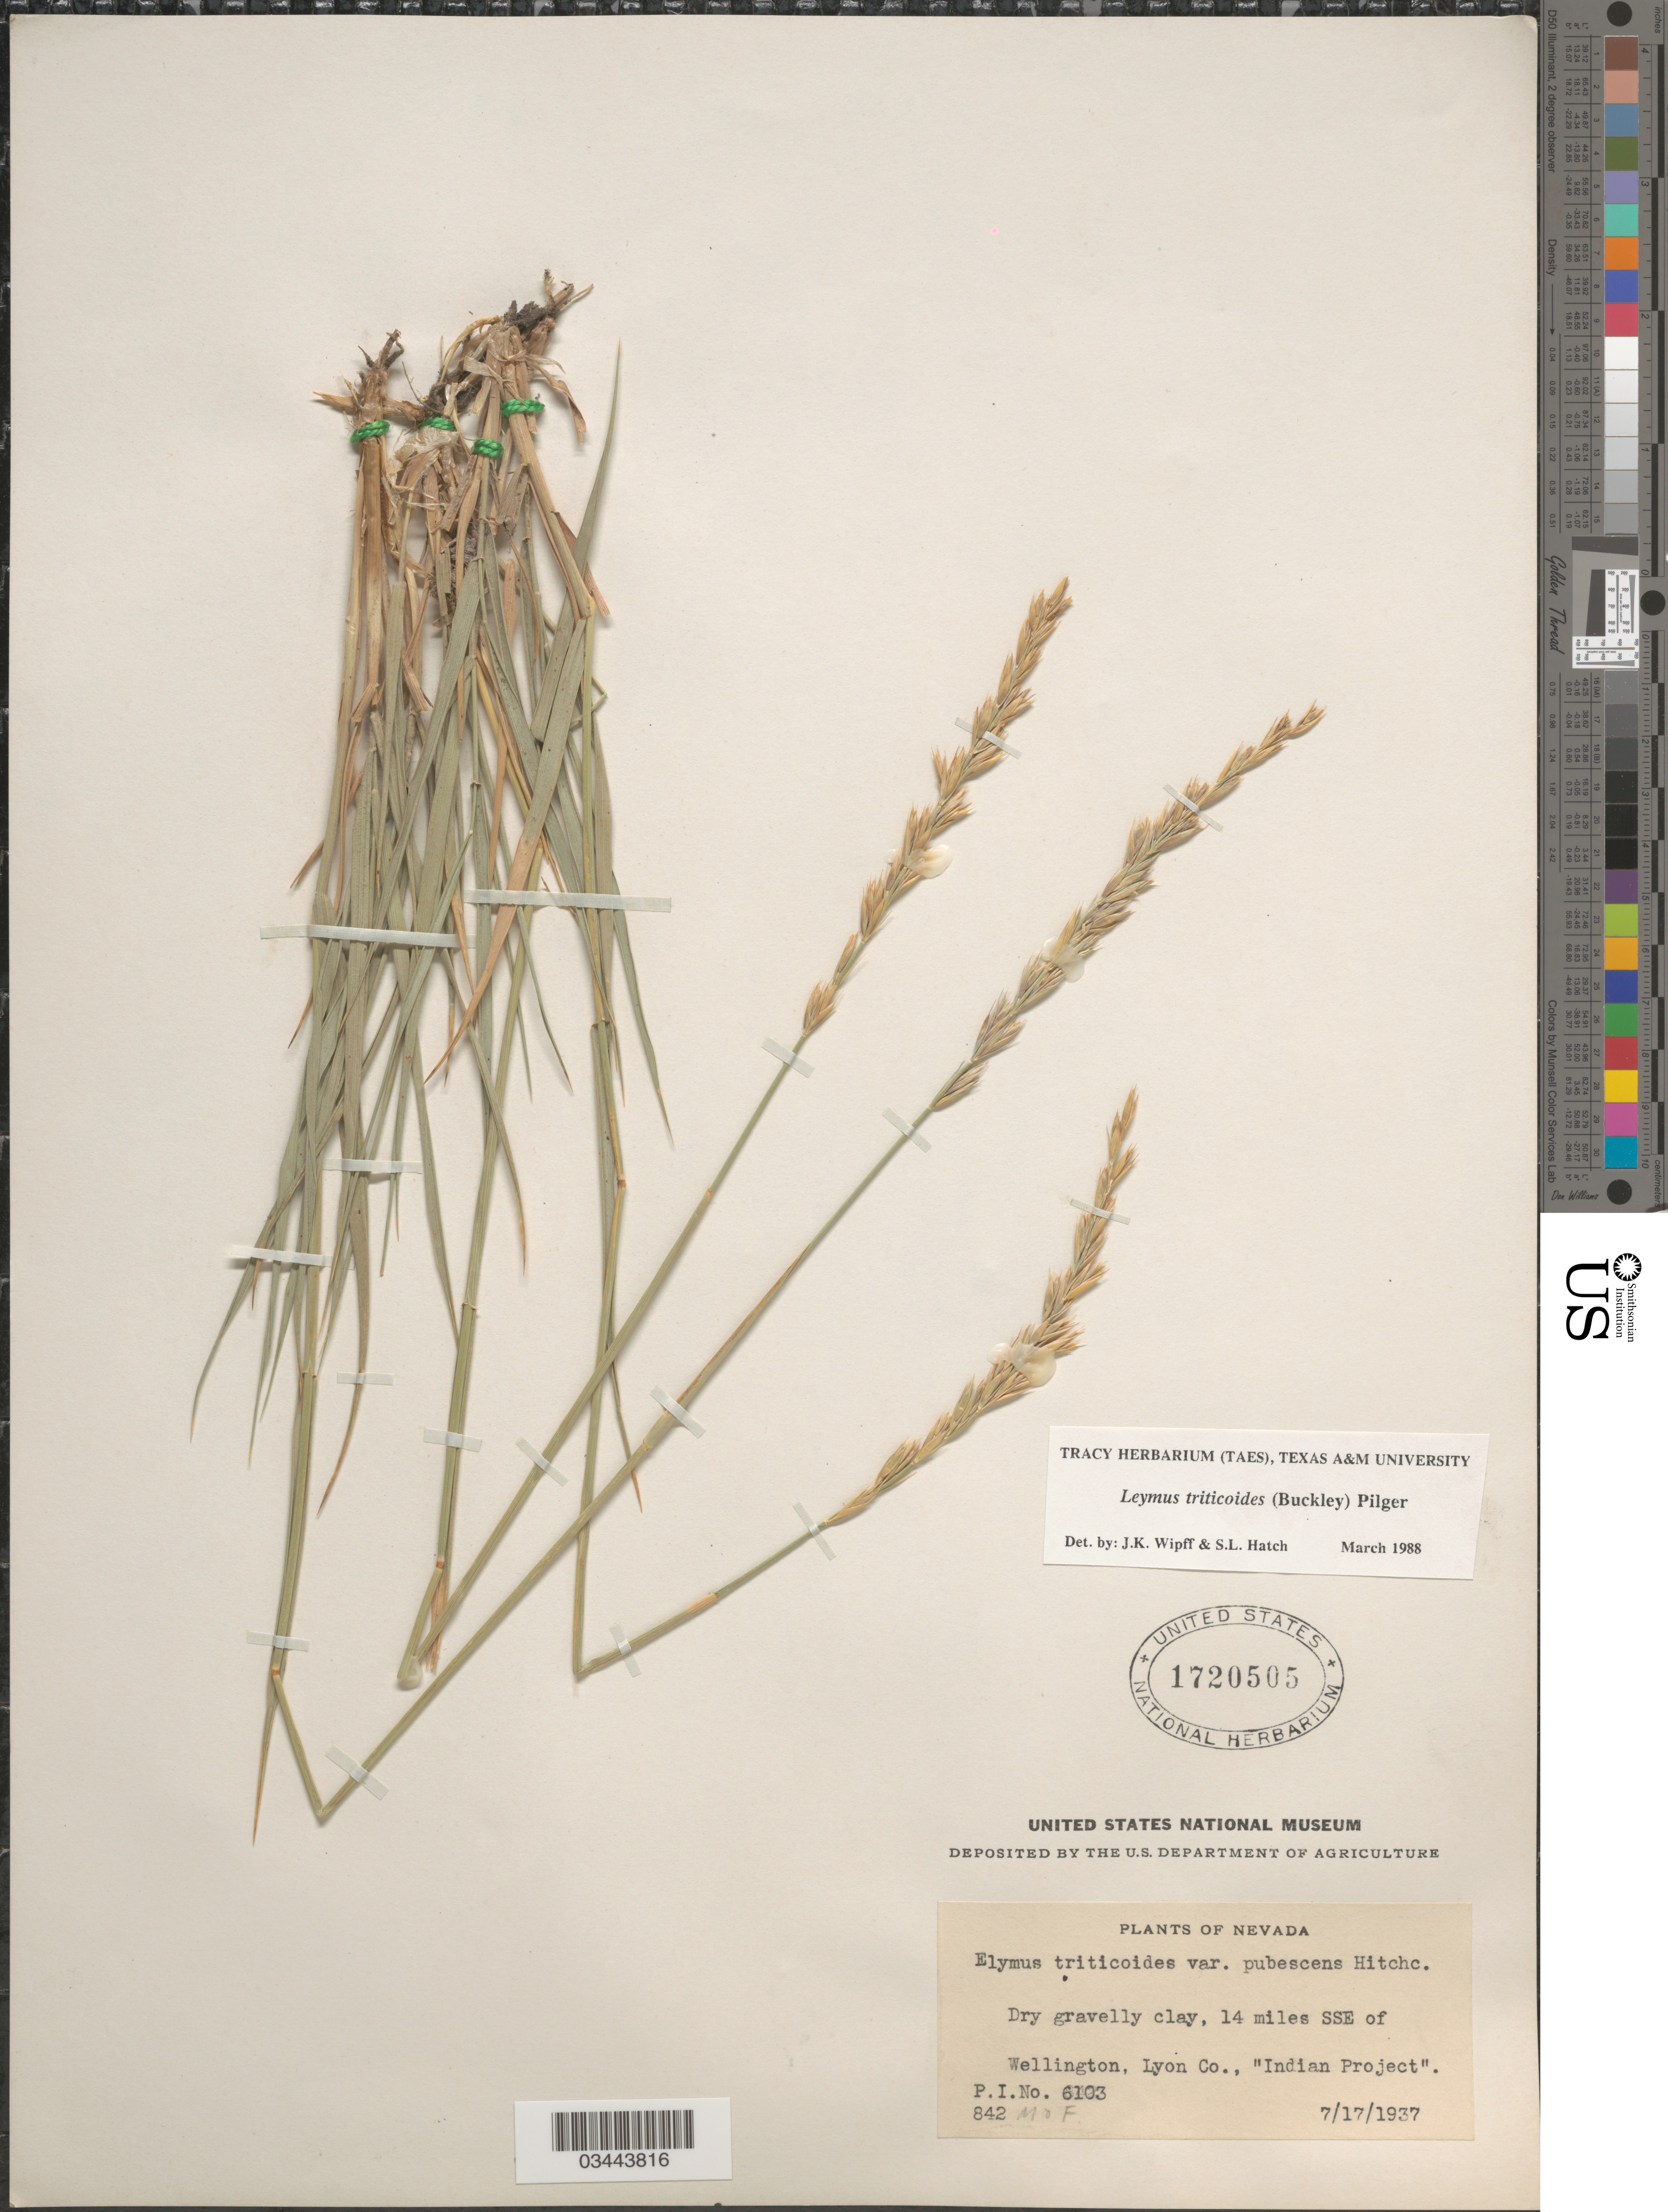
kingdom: Plantae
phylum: Tracheophyta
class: Liliopsida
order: Poales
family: Poaceae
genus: Leymus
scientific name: Leymus triticoides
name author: (Buckley) Pilg.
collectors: M & F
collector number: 842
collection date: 1937-07-17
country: United States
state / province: Nevada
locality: Dry gravelly clay, 14 miles SSE of Wellington, Lyon Co., "Indian Project".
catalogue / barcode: US 1720505